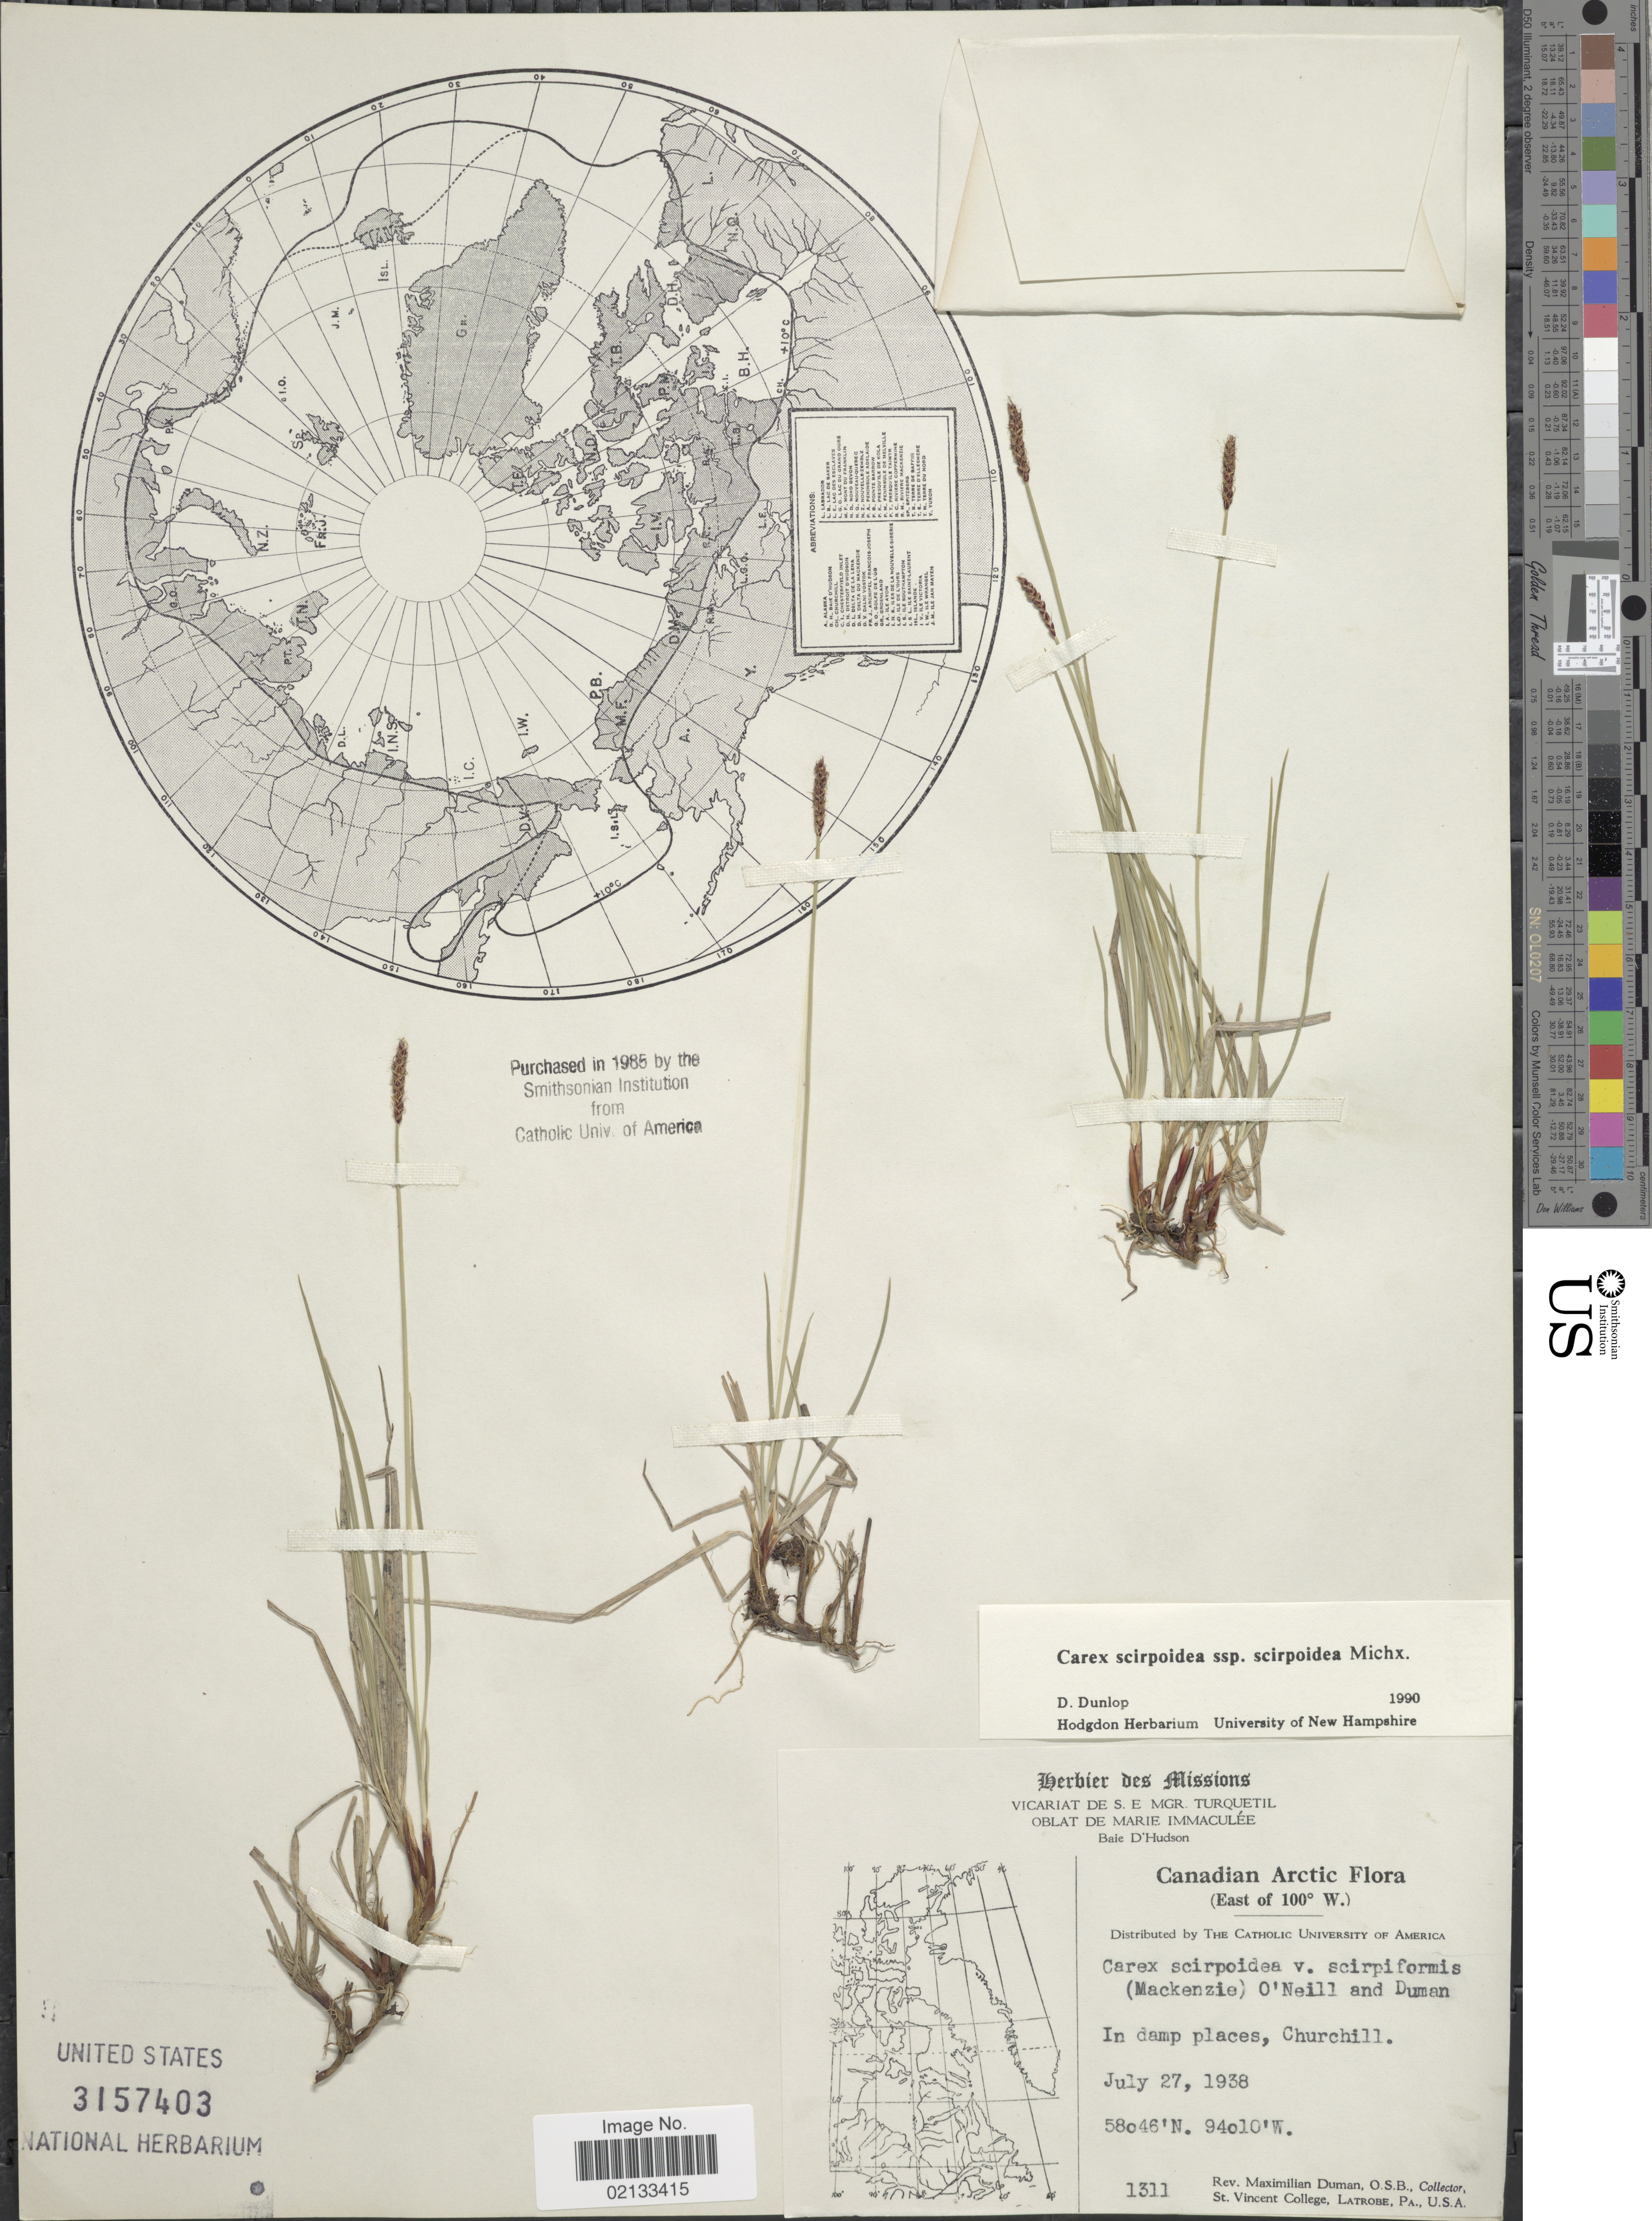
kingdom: Plantae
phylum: Tracheophyta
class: Liliopsida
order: Poales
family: Cyperaceae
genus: Carex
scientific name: Carex scirpoidea subsp. scirpoidea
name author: Michx.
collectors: M. Duman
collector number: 1311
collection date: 1938-07-27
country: Canada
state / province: Manitoba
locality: Canadian Arctic (East of 100° W.) In damp places, Churchill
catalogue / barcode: US 3157403